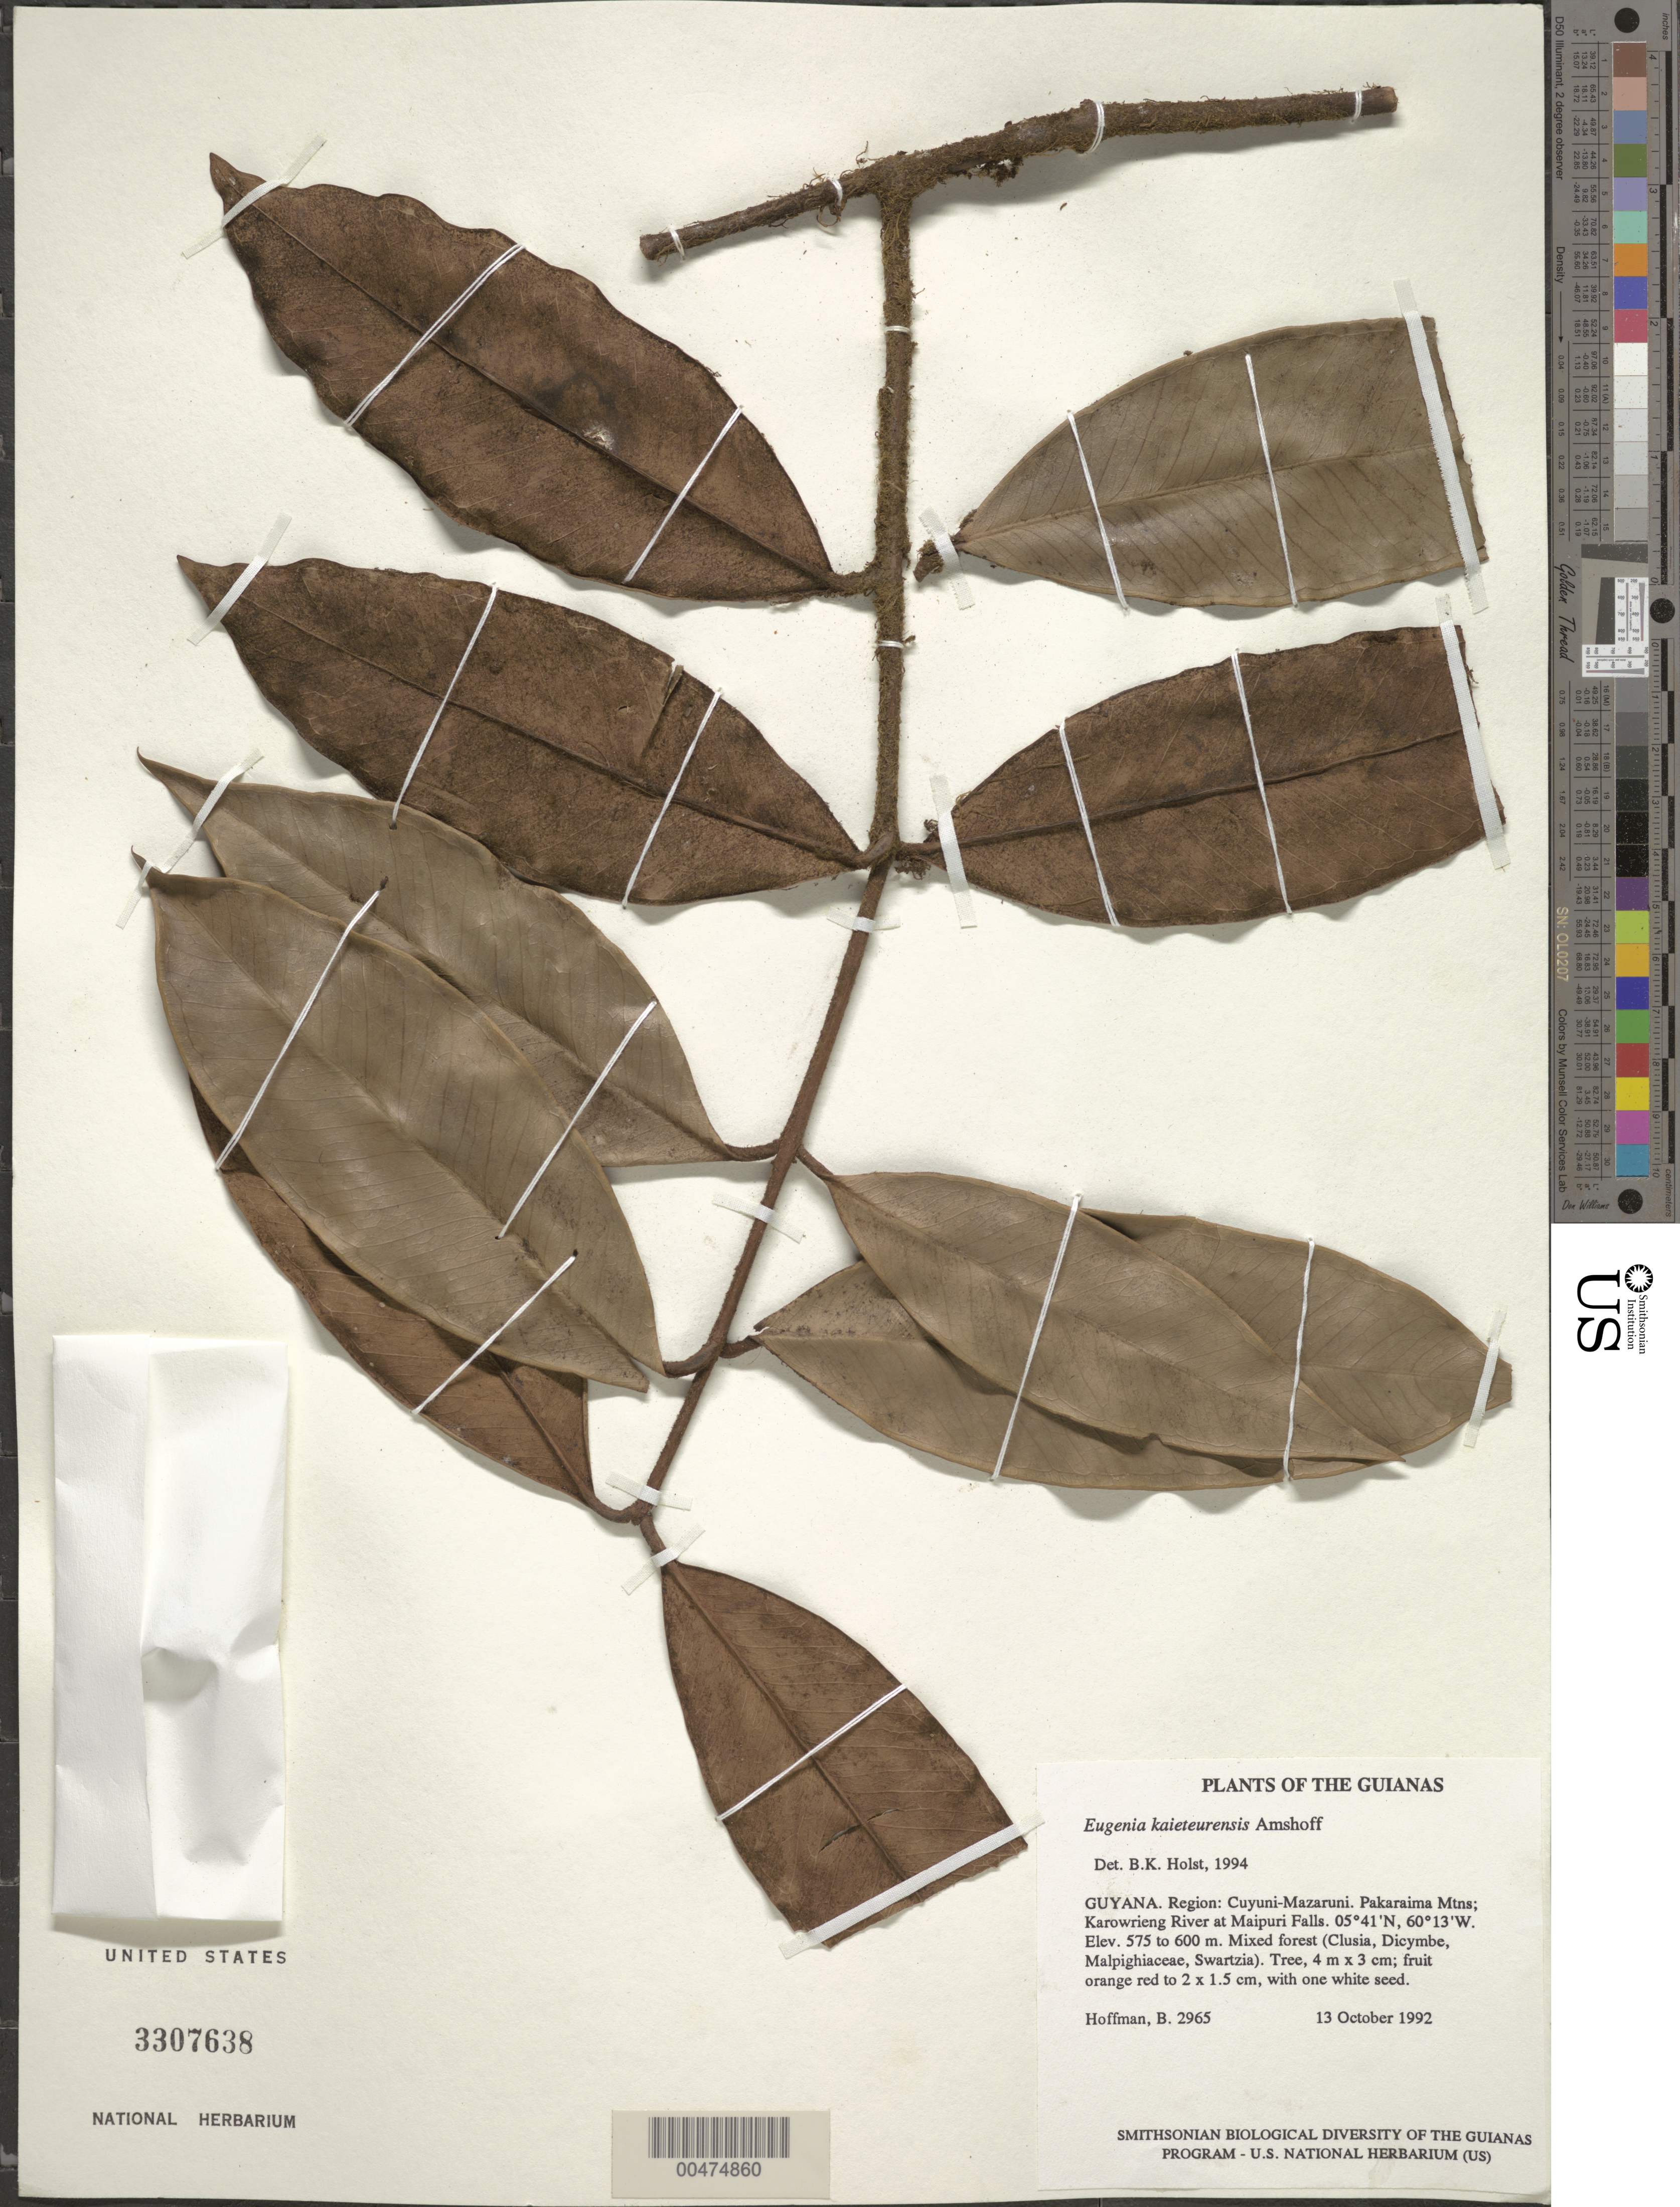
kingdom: Plantae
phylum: Tracheophyta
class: Magnoliopsida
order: Myrtales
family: Myrtaceae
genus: Eugenia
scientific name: Eugenia kaieteurensis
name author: Amshoff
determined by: Holst, Bruce K.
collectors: B. Hoffman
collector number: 2965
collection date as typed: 13 October 1992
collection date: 1992-10-13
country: Guyana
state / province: Cuyuni-Mazaruni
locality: Pakaraima Mountains; Karowrieng River, at Maipuri Falls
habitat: Mixed forest (Clusia, Dicymbe, Malpighiaceae, Swartzia)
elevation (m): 575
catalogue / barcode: US 3307638